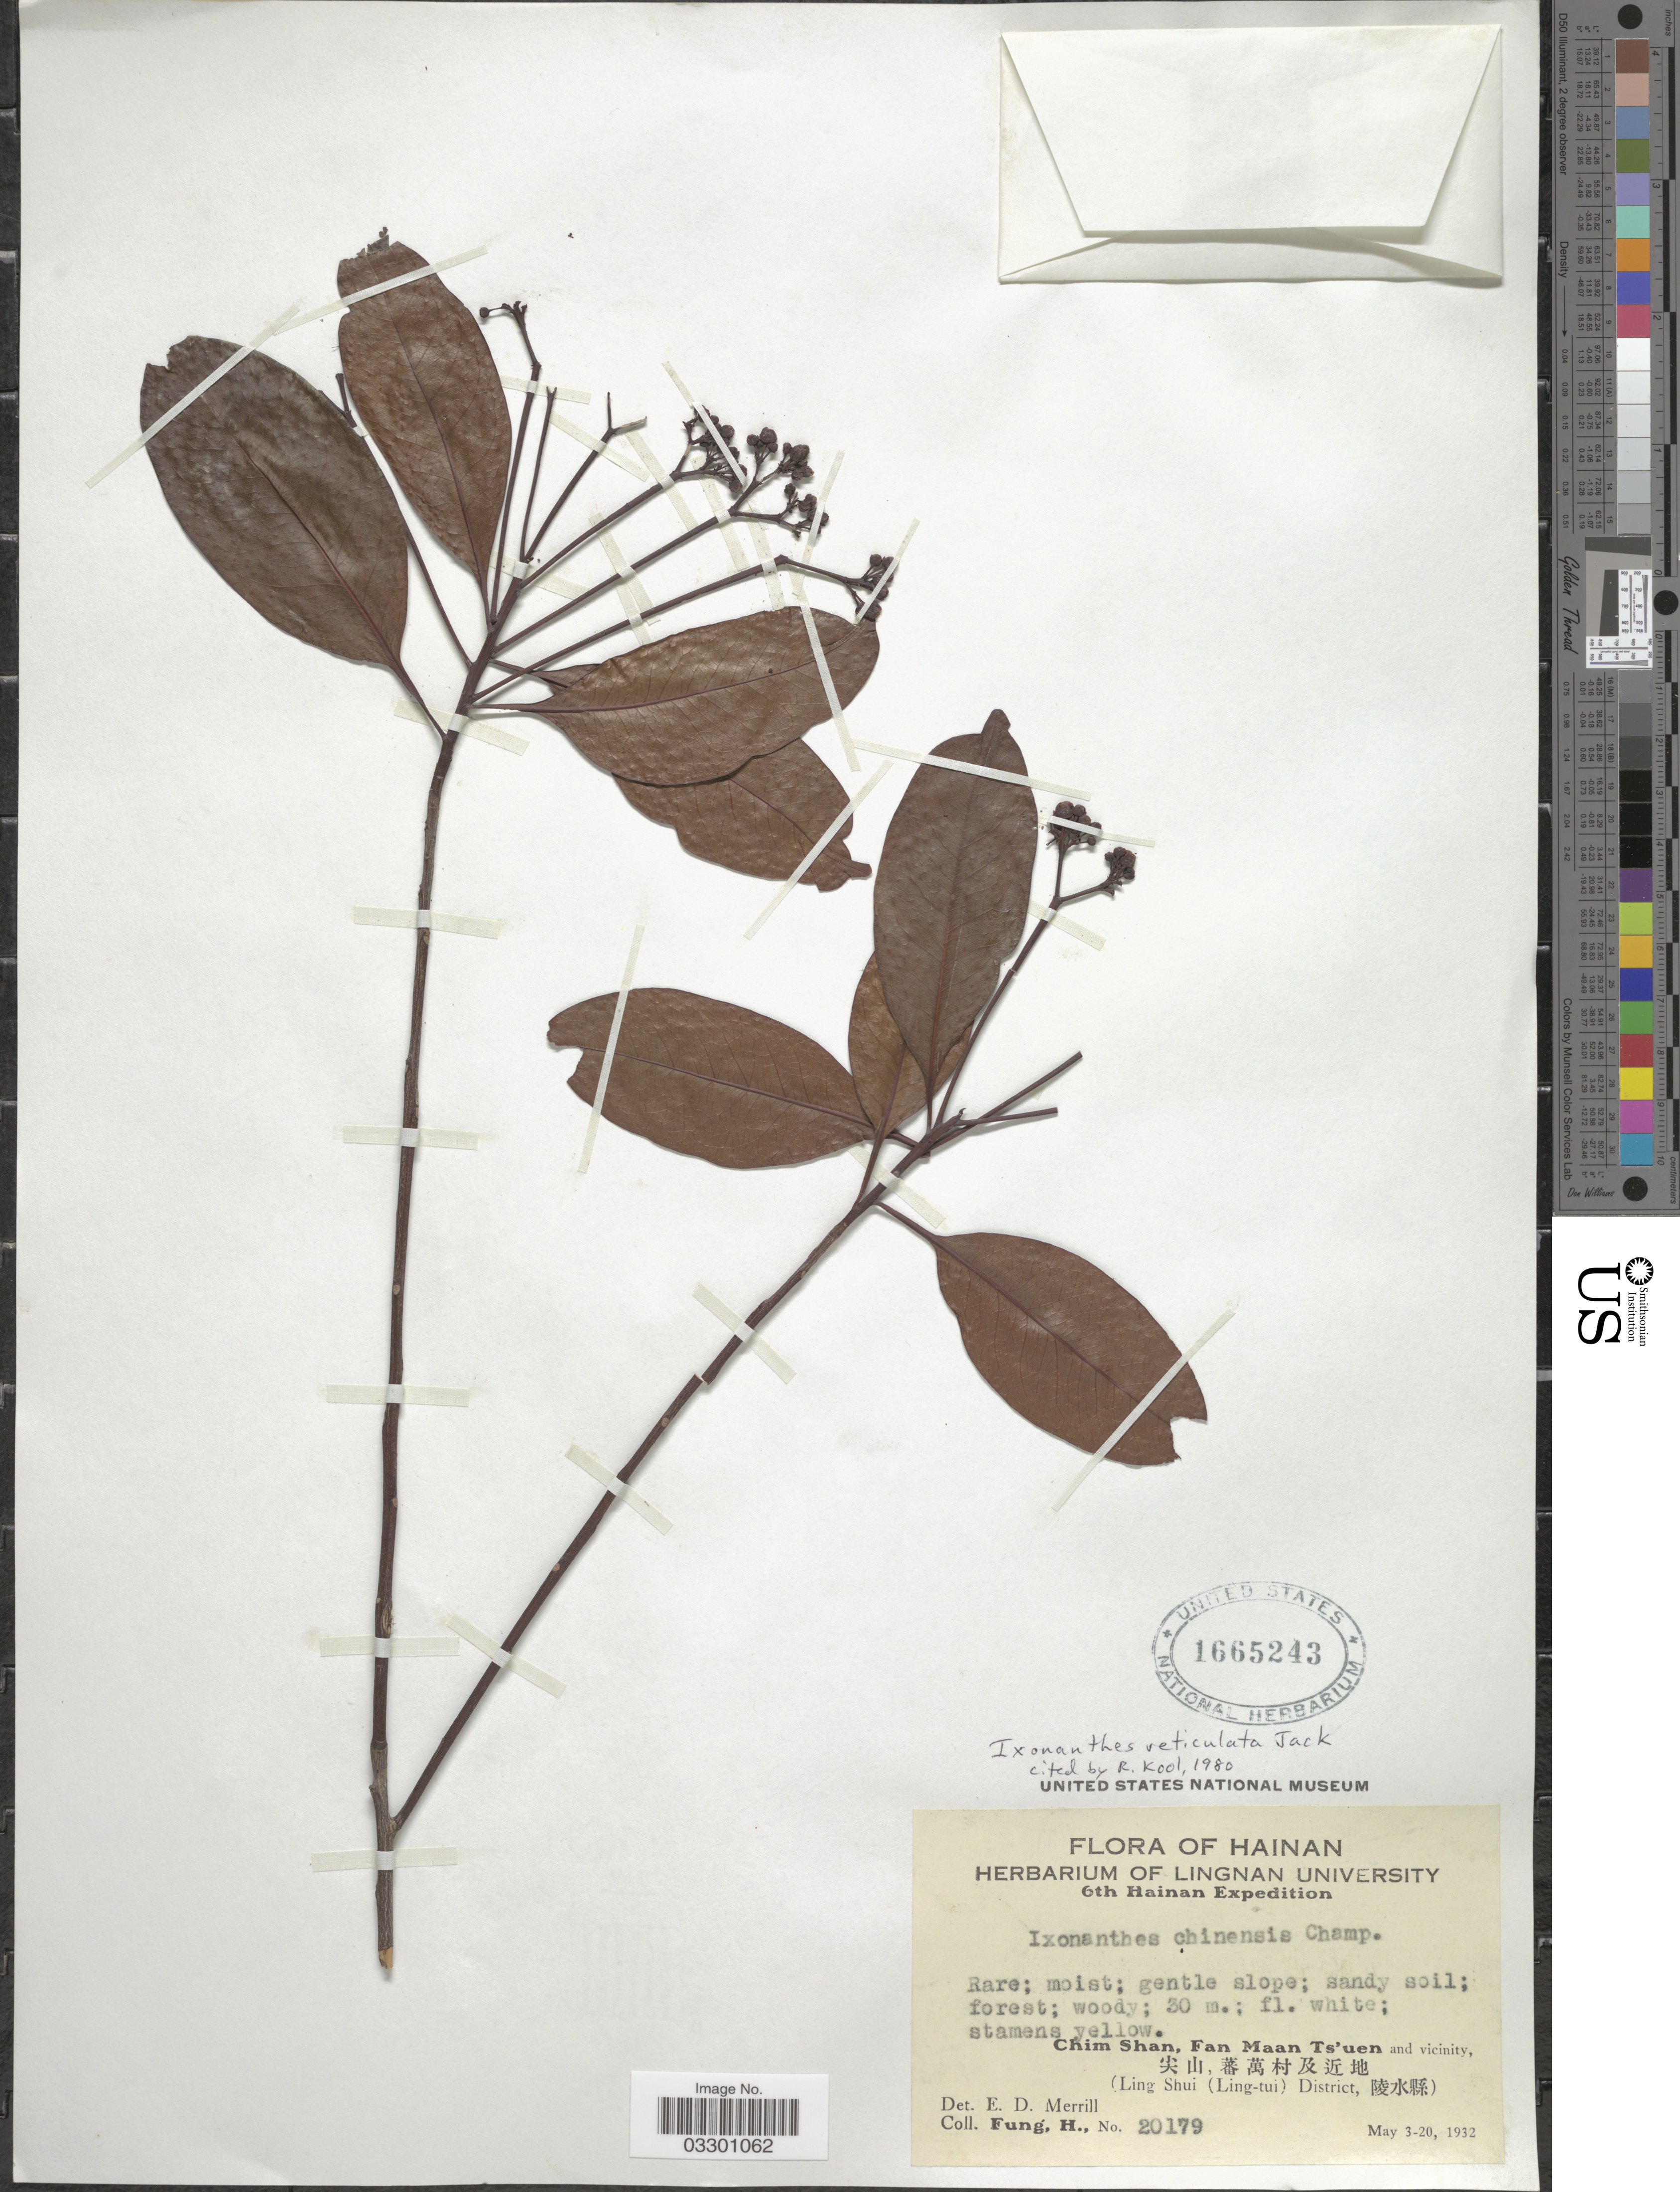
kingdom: Plantae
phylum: Tracheophyta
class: Magnoliopsida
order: Malpighiales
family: Ixonanthaceae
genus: Ixonanthes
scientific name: Ixonanthes reticulata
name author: Jack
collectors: H. Fung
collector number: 20179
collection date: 1932-05-03/1932-05-20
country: China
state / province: Hainan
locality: Chim Shan, Fan Maan Ts'uen and vicinity, (Ling Shui (Ling-tui) District.)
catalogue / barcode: US 1665243